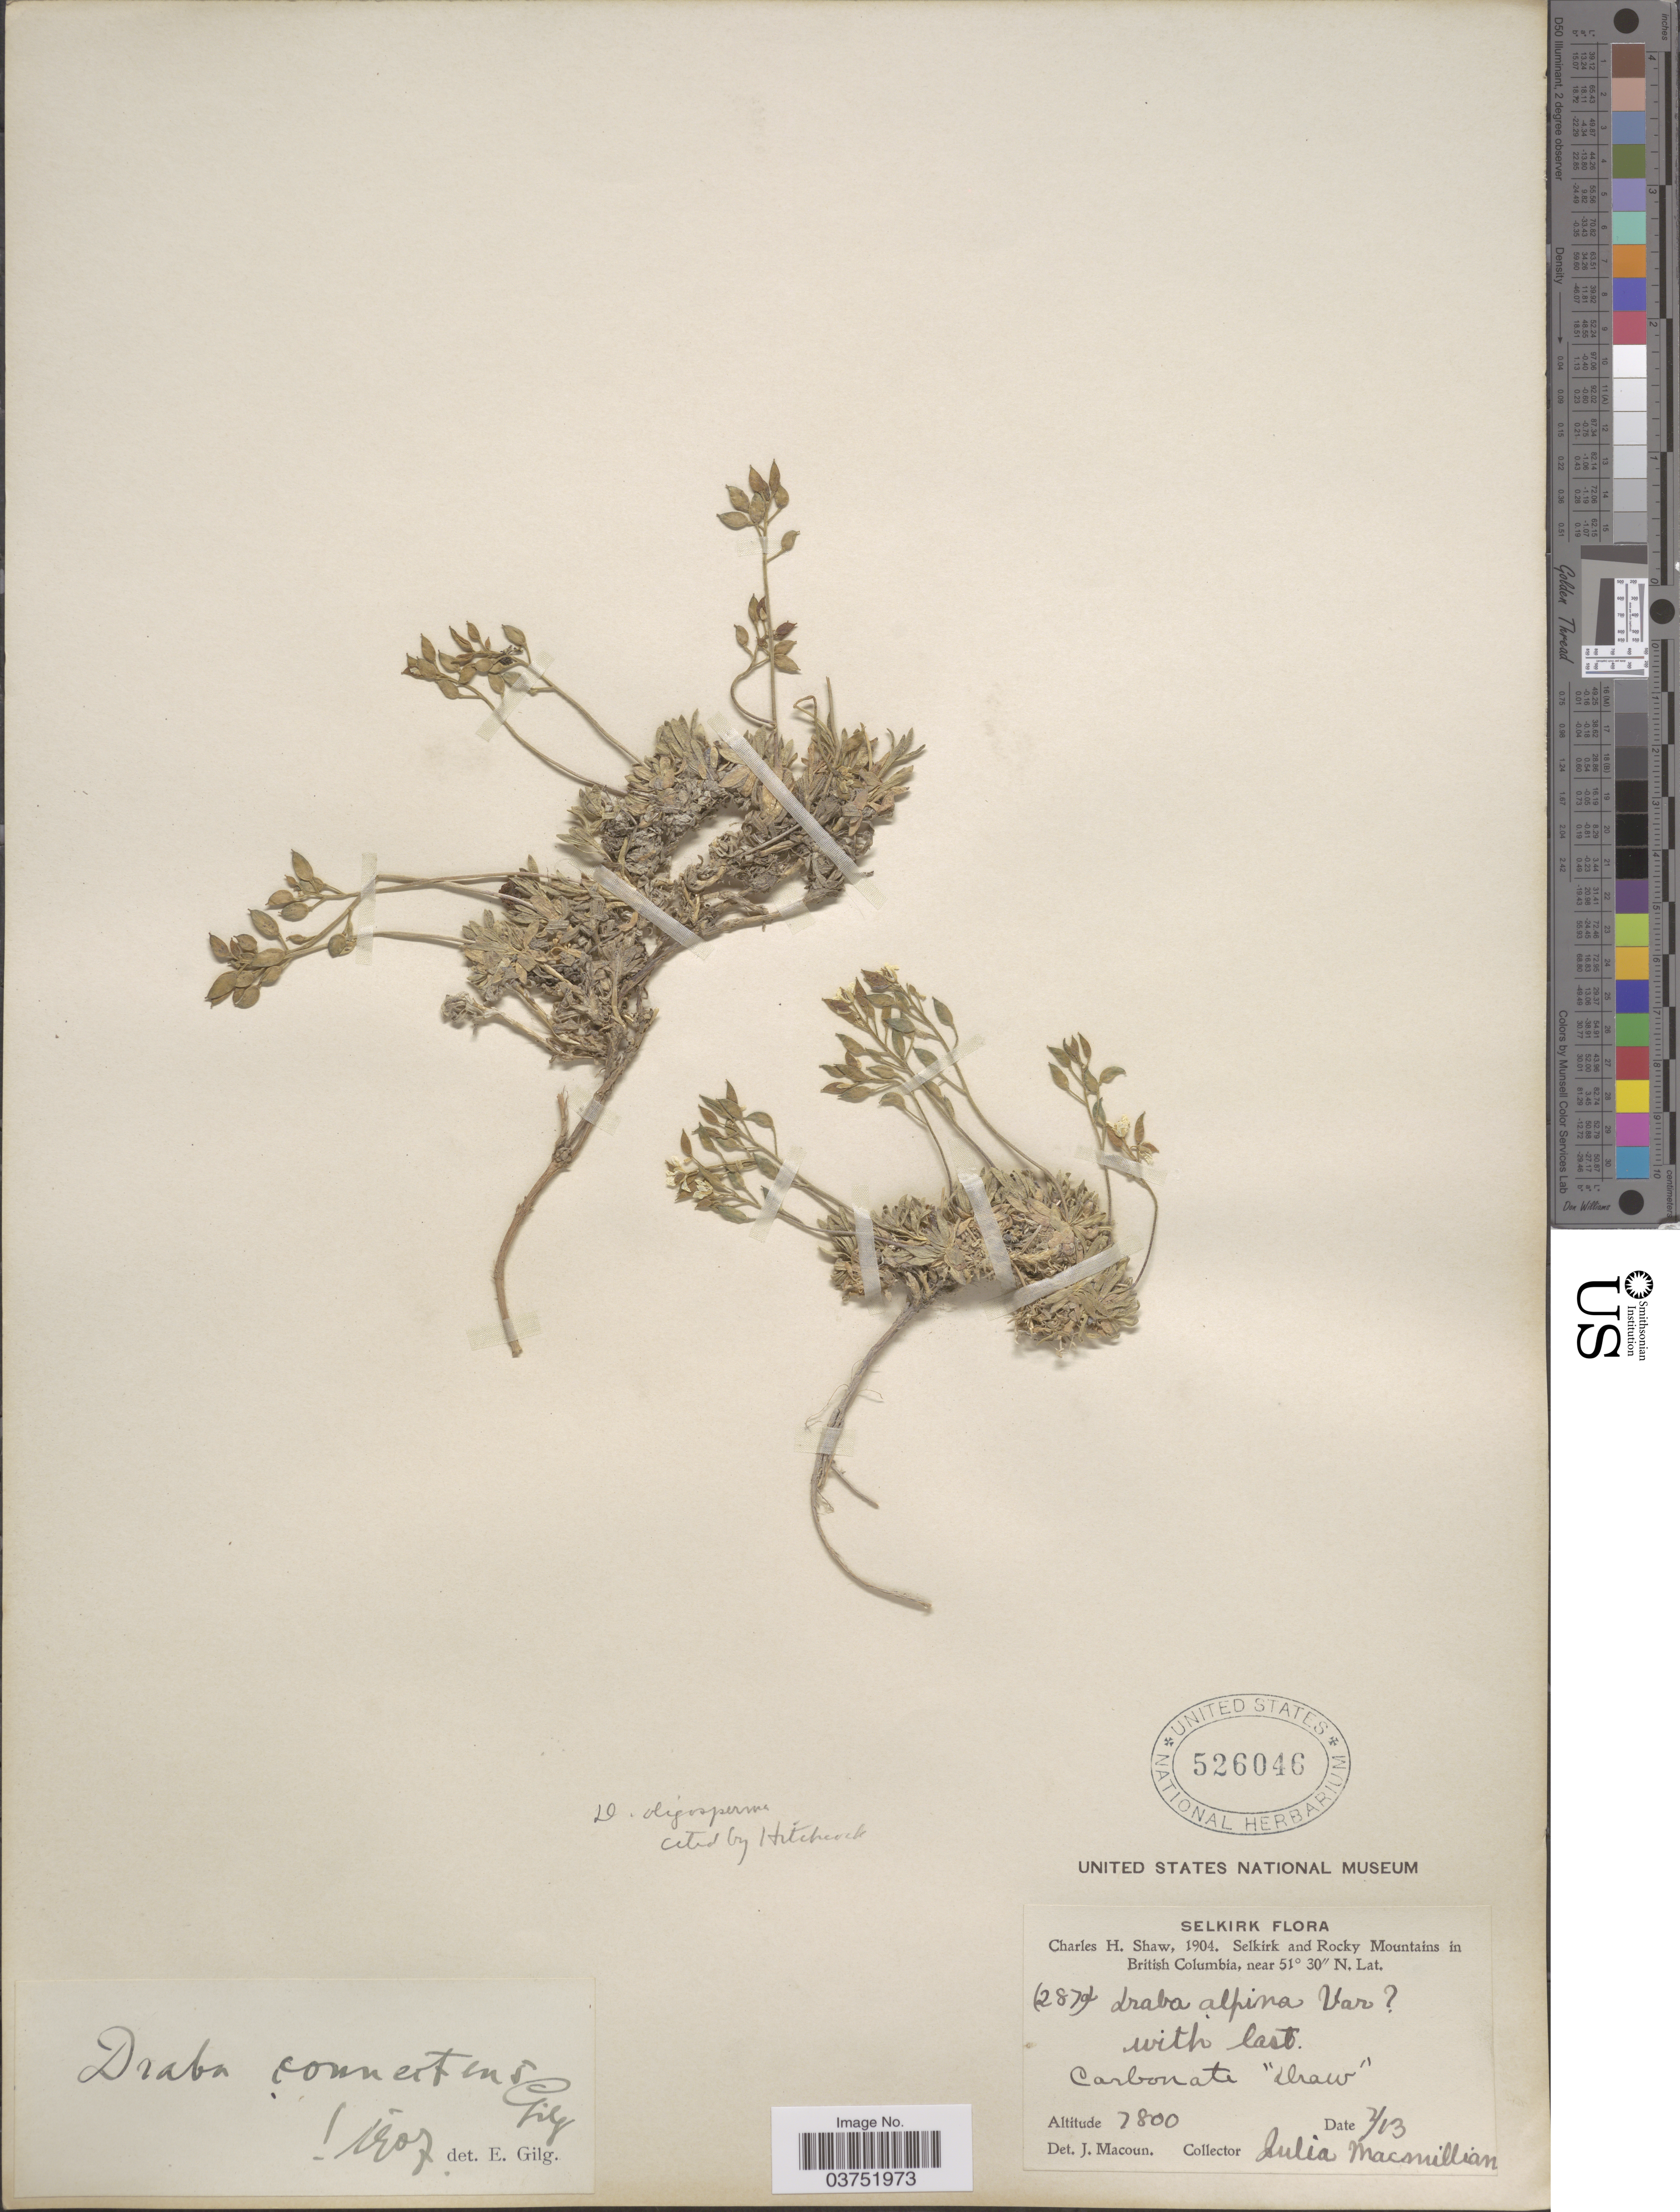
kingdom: Plantae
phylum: Tracheophyta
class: Magnoliopsida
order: Brassicales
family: Brassicaceae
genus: Draba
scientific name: Draba oligosperma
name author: Hook.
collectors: J. MacMillian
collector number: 287a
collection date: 1904-02-13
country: Canada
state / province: British Columbia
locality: Selkirk and Rocky Mountains. Carbonate "Draw".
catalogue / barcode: US 526046